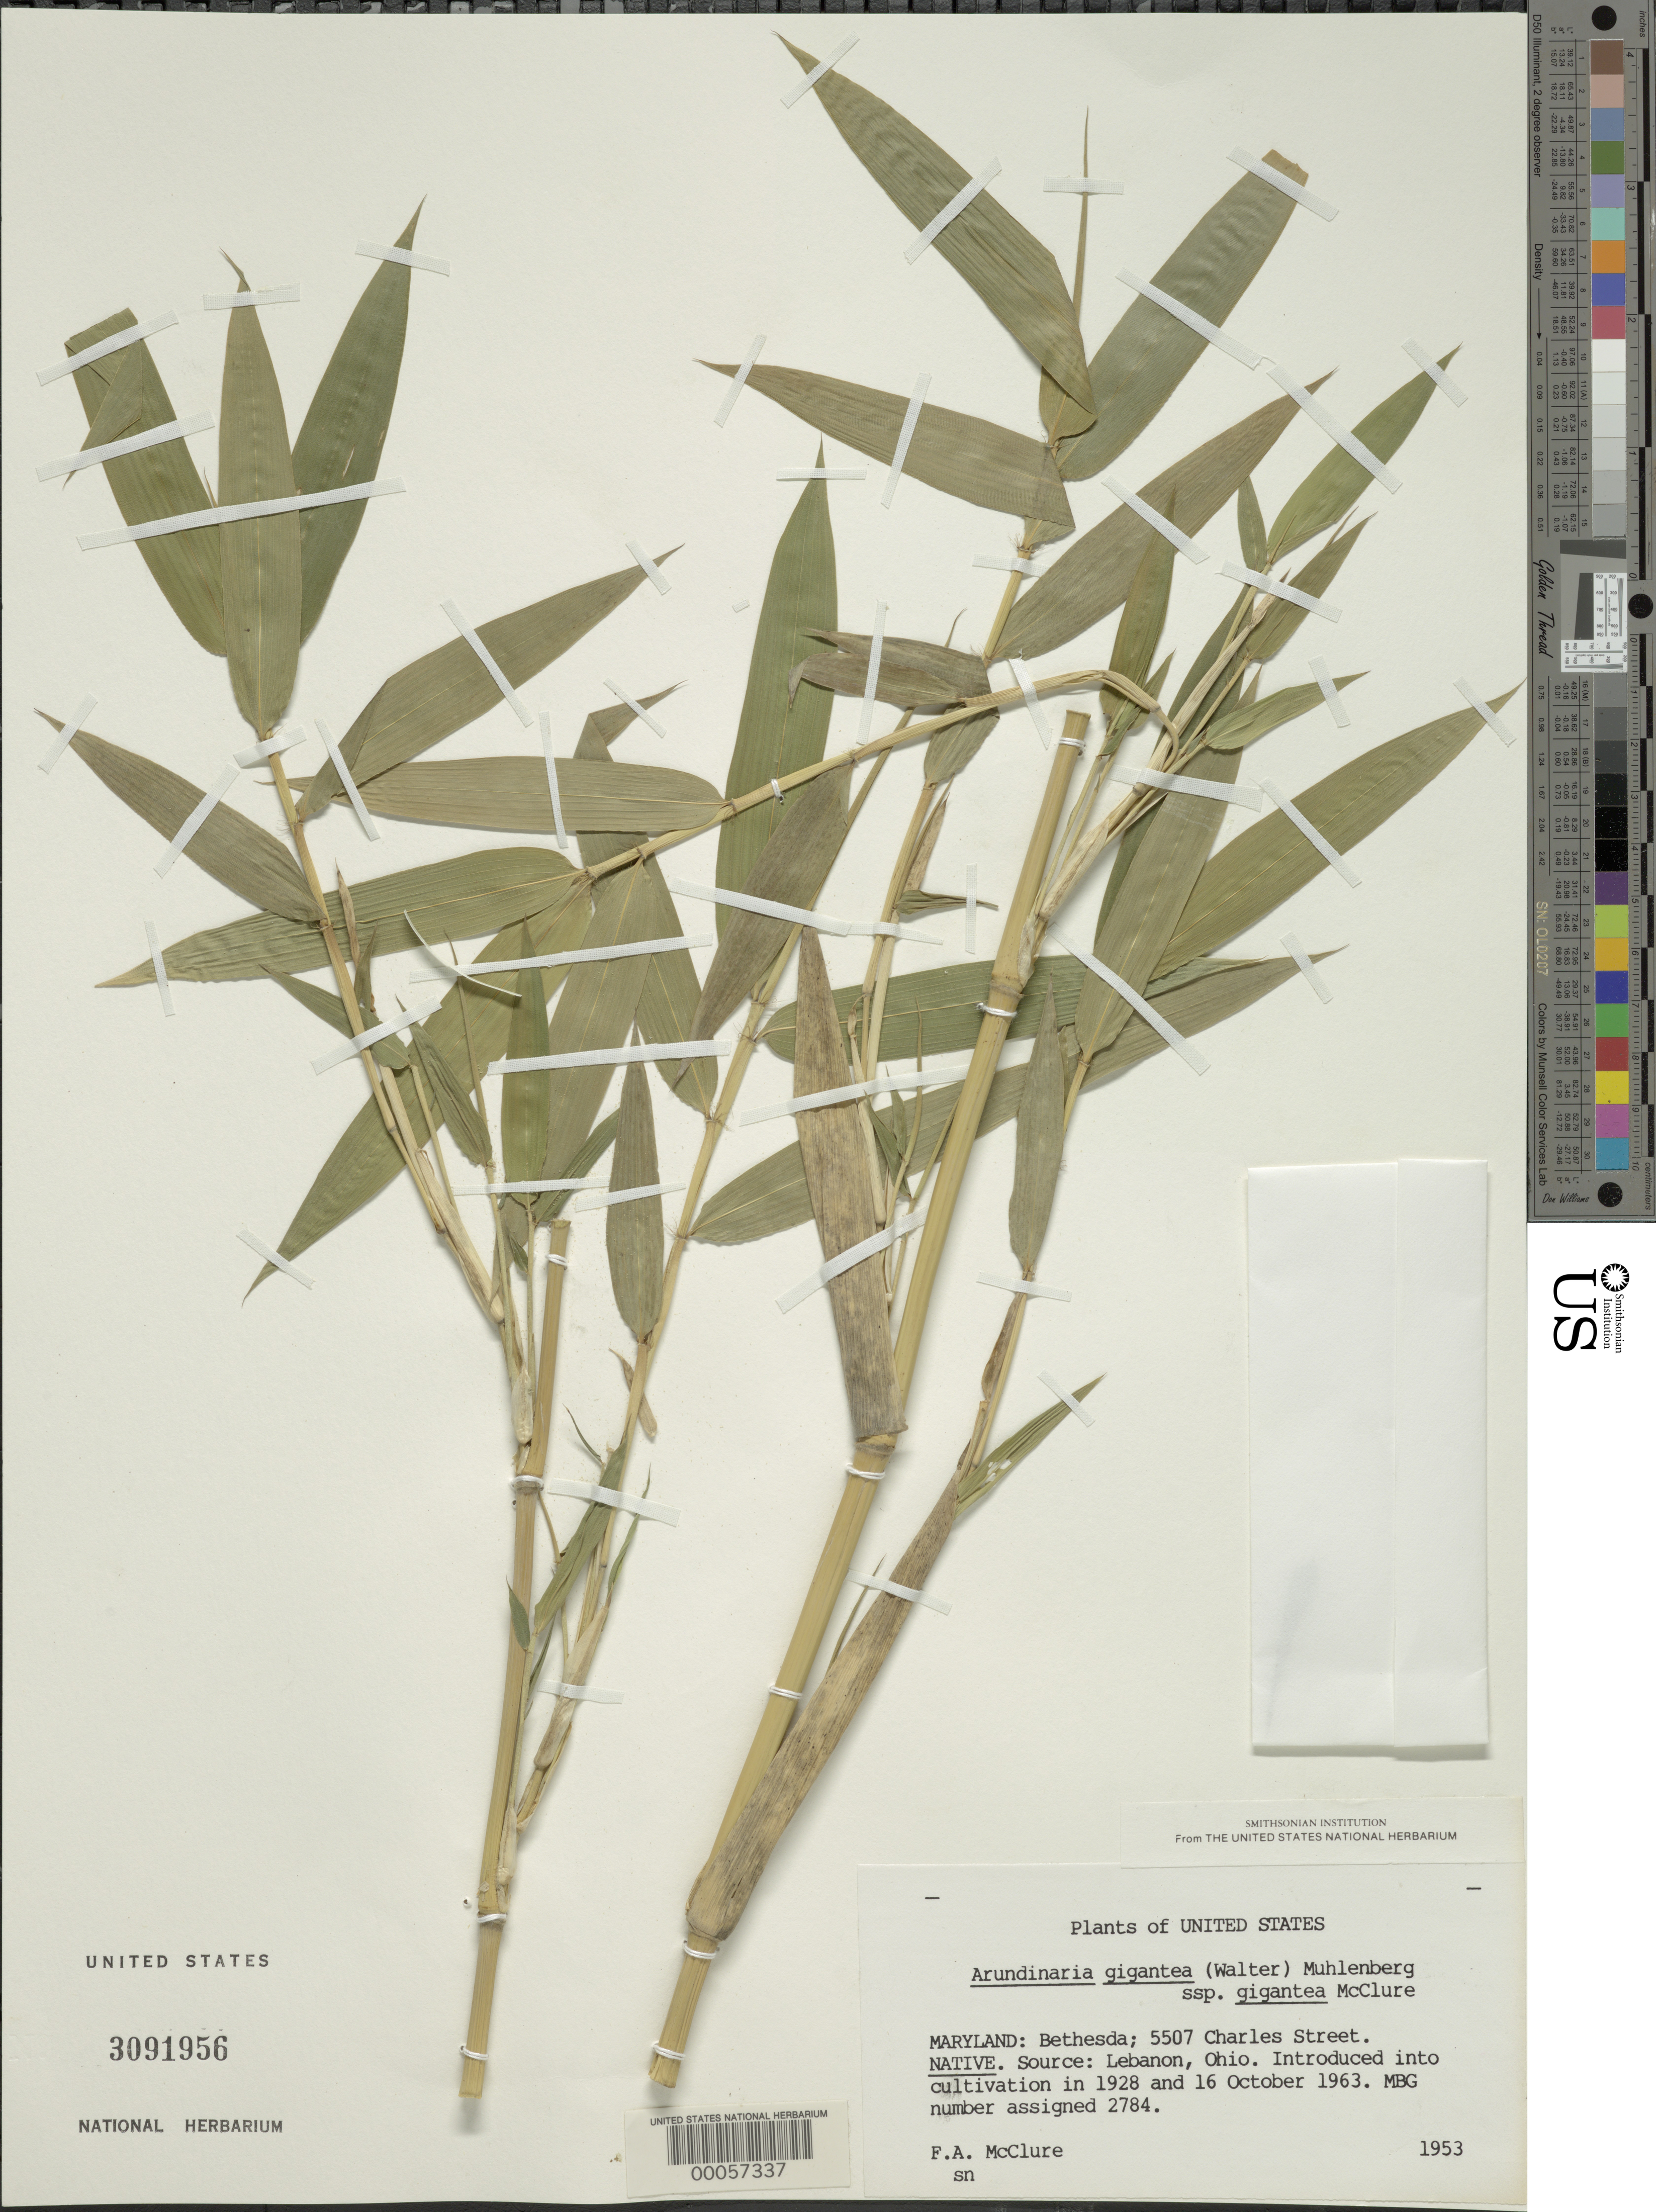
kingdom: Plantae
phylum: Tracheophyta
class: Liliopsida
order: Poales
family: Poaceae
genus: Arundinaria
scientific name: Arundinaria gigantea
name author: (Walter) Muhl.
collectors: F. A. McClure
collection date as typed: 1953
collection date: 1953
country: United States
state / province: Maryland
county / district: Montgomery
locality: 5507 Charles Street, Bethesda (McClure's garden)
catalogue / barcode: US 3091956